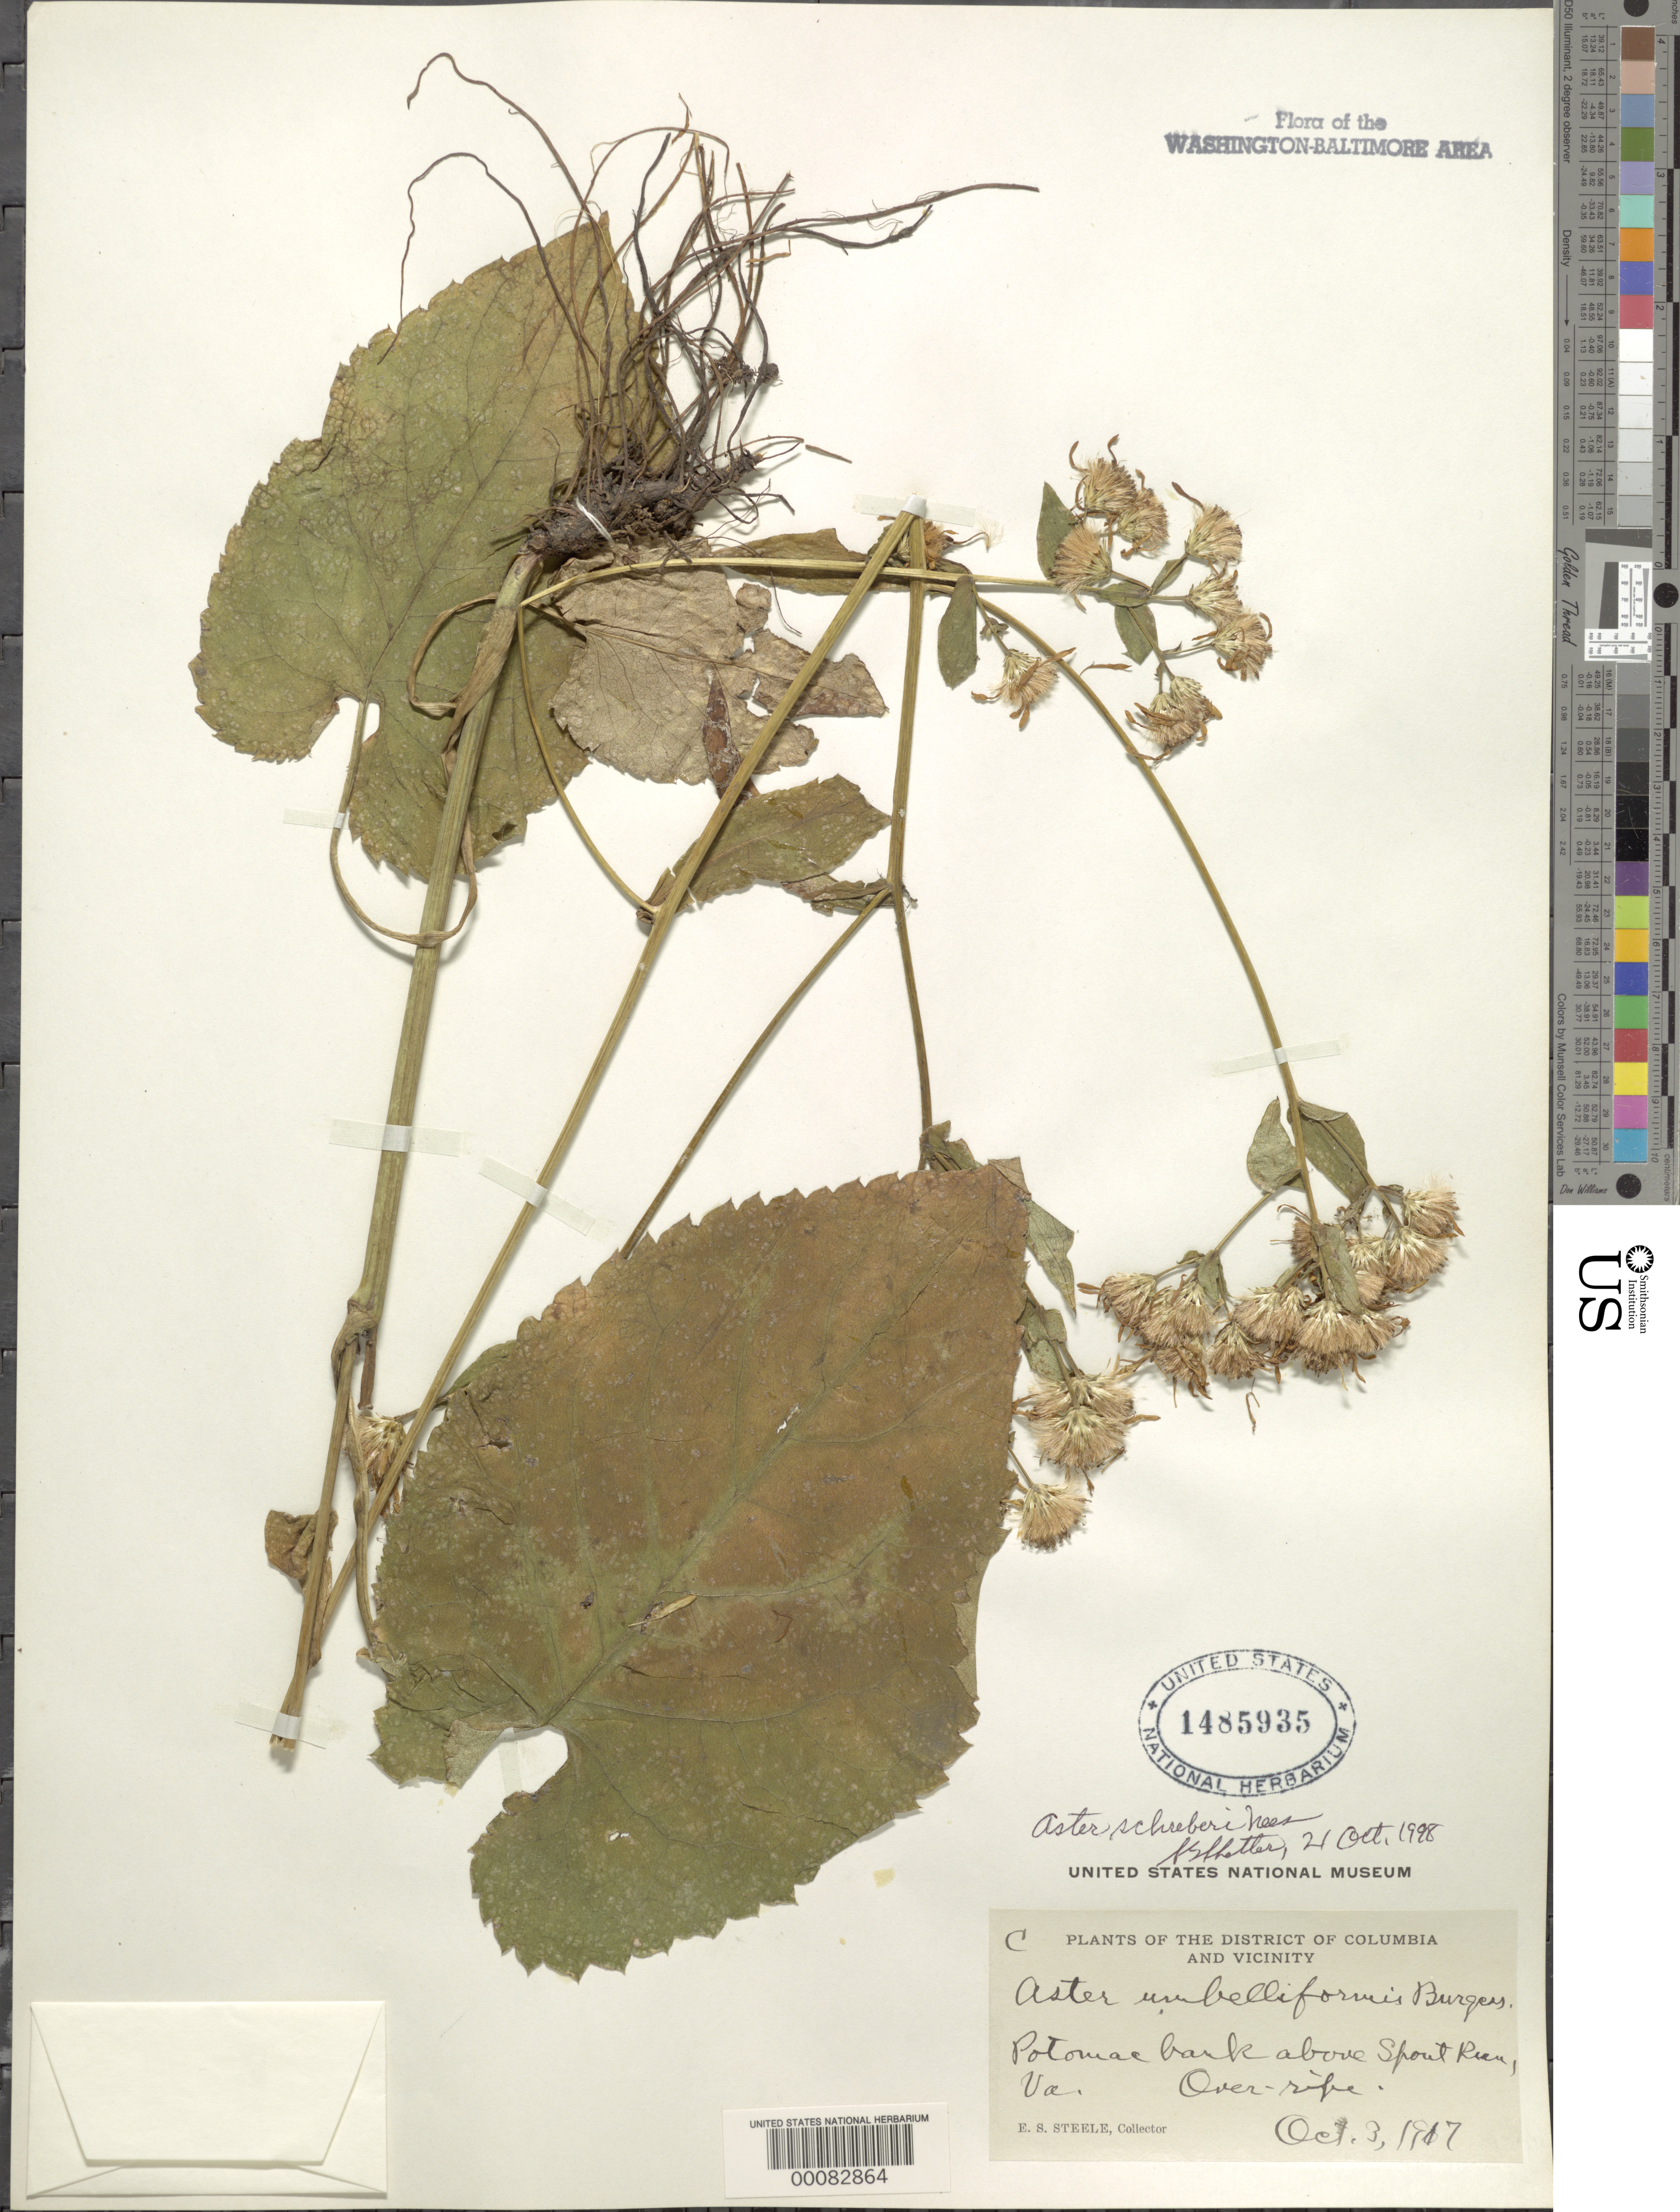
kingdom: Plantae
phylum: Tracheophyta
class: Magnoliopsida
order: Asterales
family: Asteraceae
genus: Eurybia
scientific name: Eurybia schreberi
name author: (Nees) Nees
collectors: E. Steele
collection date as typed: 03 Oct 1917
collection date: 1917-10-03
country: United States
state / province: Virginia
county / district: Fairfax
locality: Potomac bank above Spout Run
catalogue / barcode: US 1485935